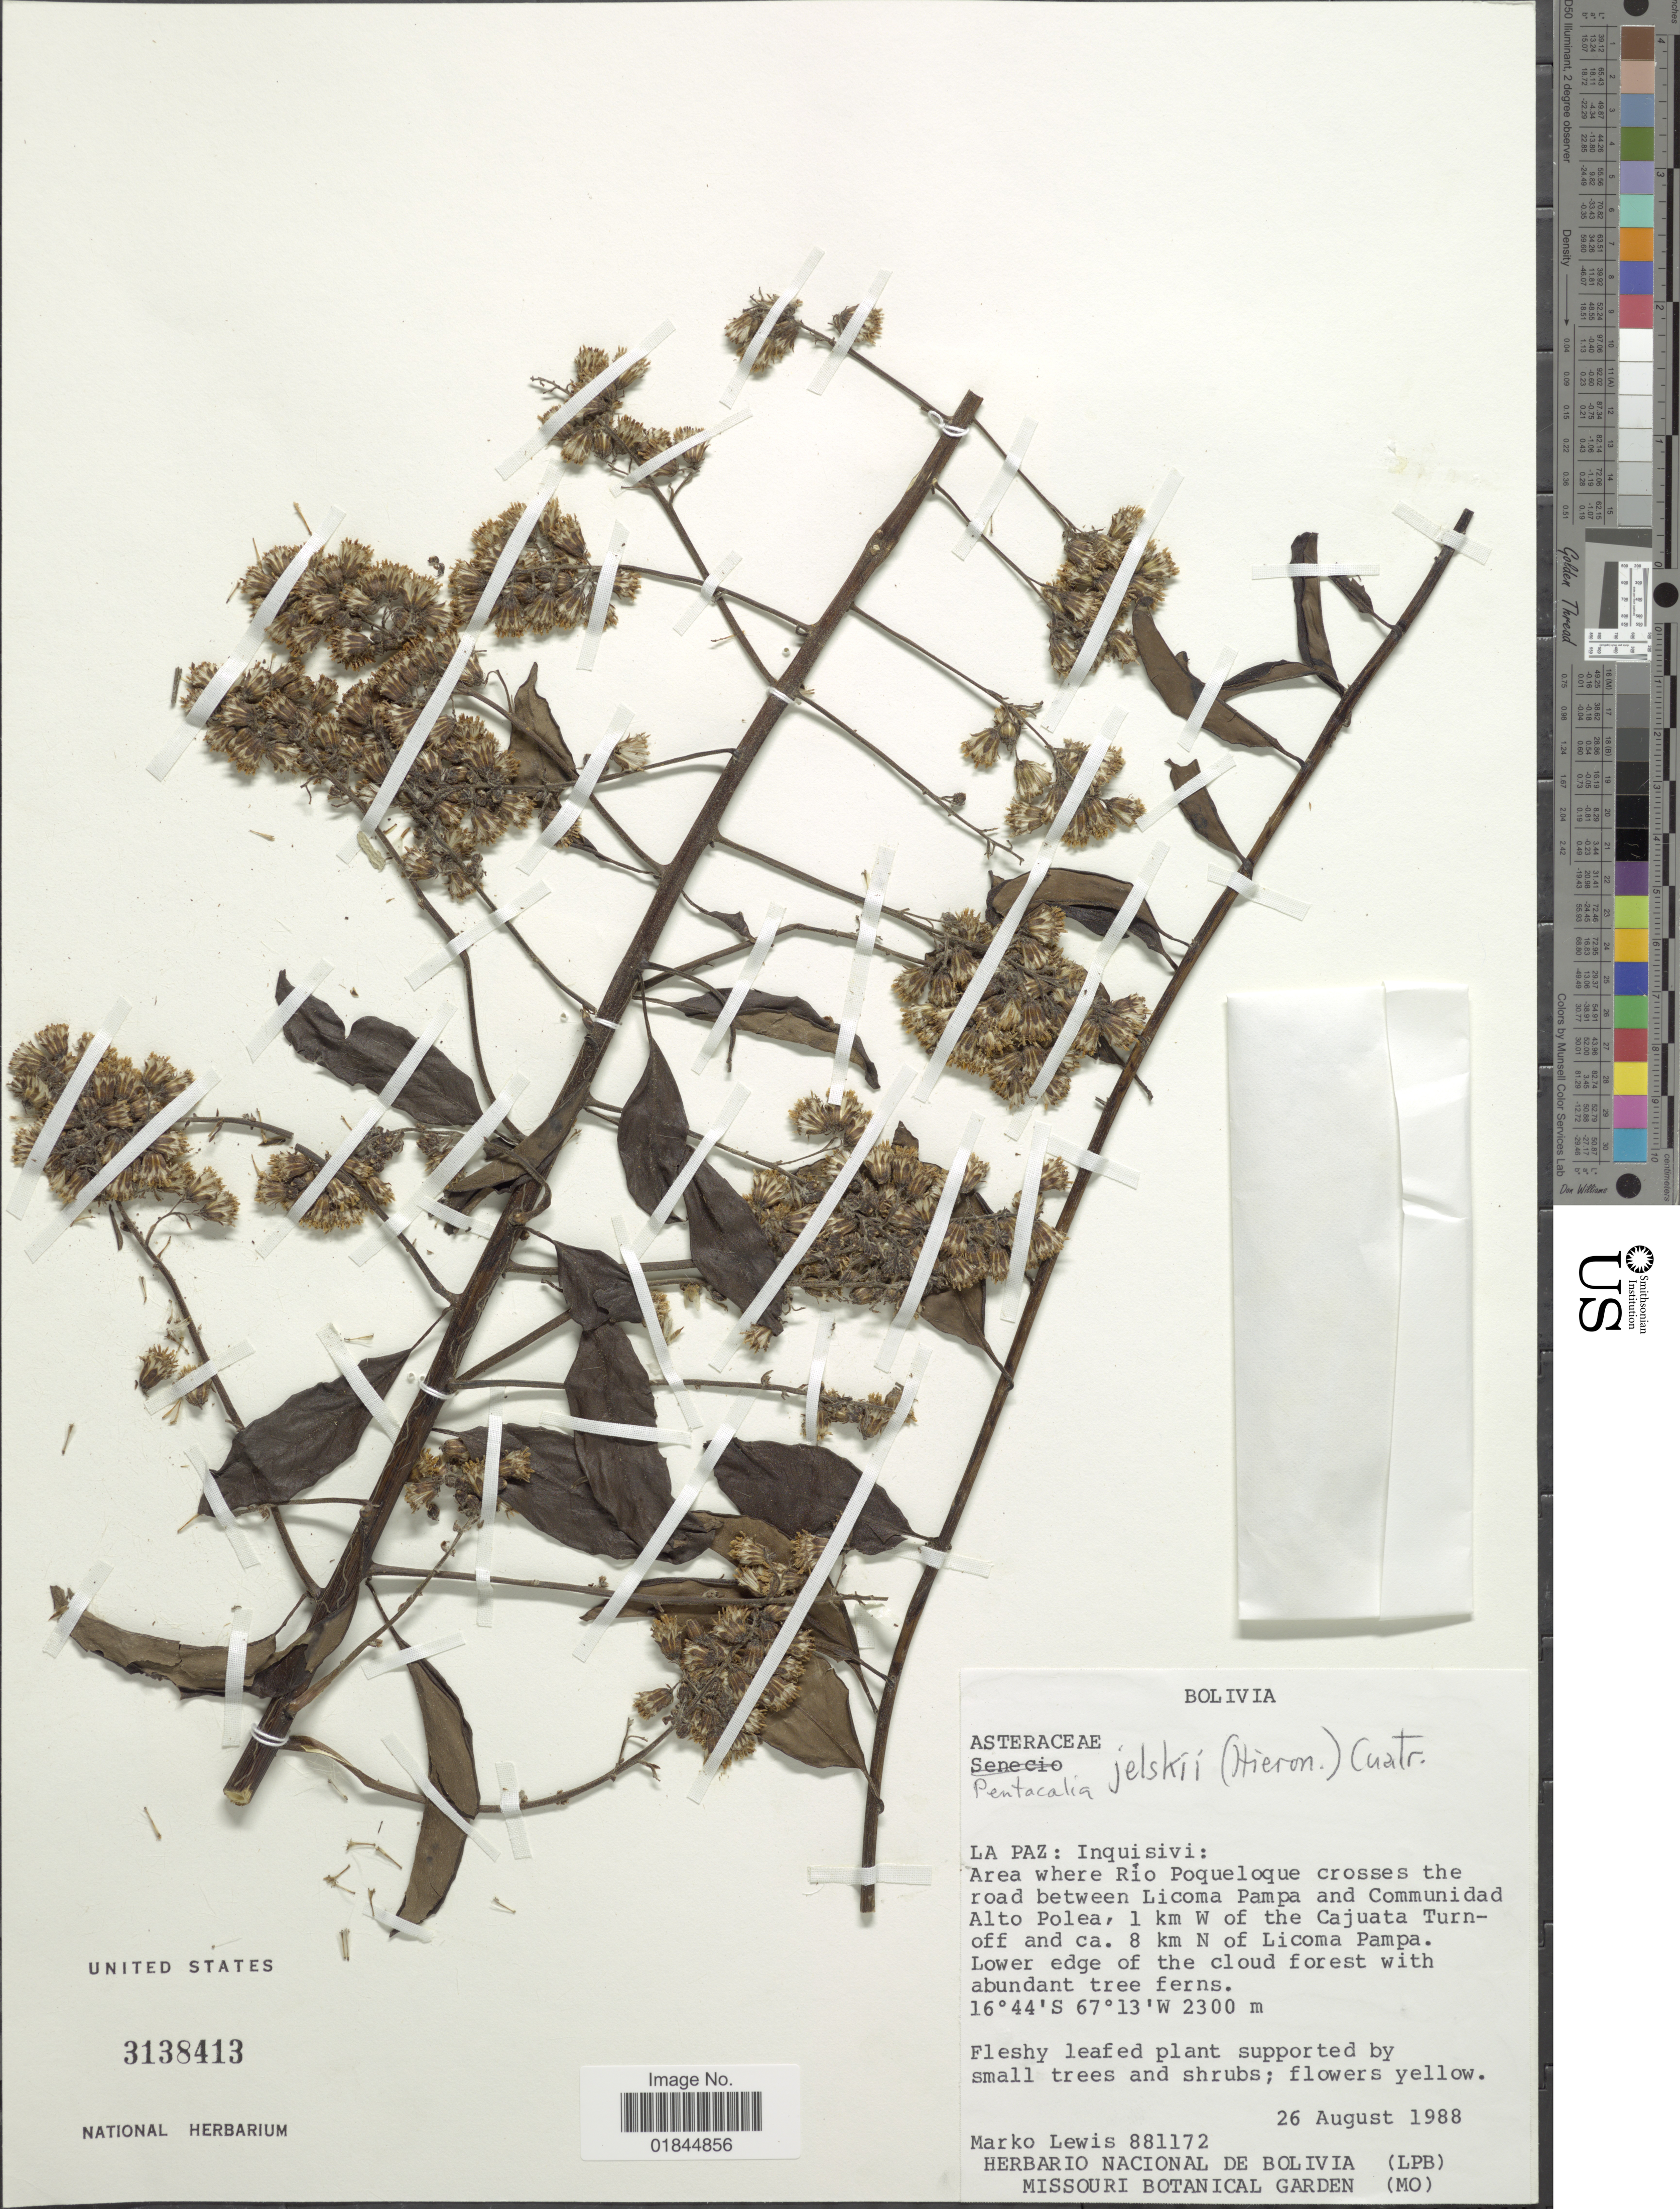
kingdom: Plantae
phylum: Tracheophyta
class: Magnoliopsida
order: Asterales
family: Asteraceae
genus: Pentacalia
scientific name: Pentacalia jelskii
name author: (Hieron.) Cuatrec.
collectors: M. A. Lewis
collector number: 881172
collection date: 1988-08-26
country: Bolivia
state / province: La Paz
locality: La Paz: Inquisivi: Area where Rio Poqueloque crosses the road between Licoma Pampa and Communidad Alto Polea, 1 km W of the Cajuata Turnoff and ca. 8 km N of Licoma Pampa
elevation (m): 2300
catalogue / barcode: US 3138413